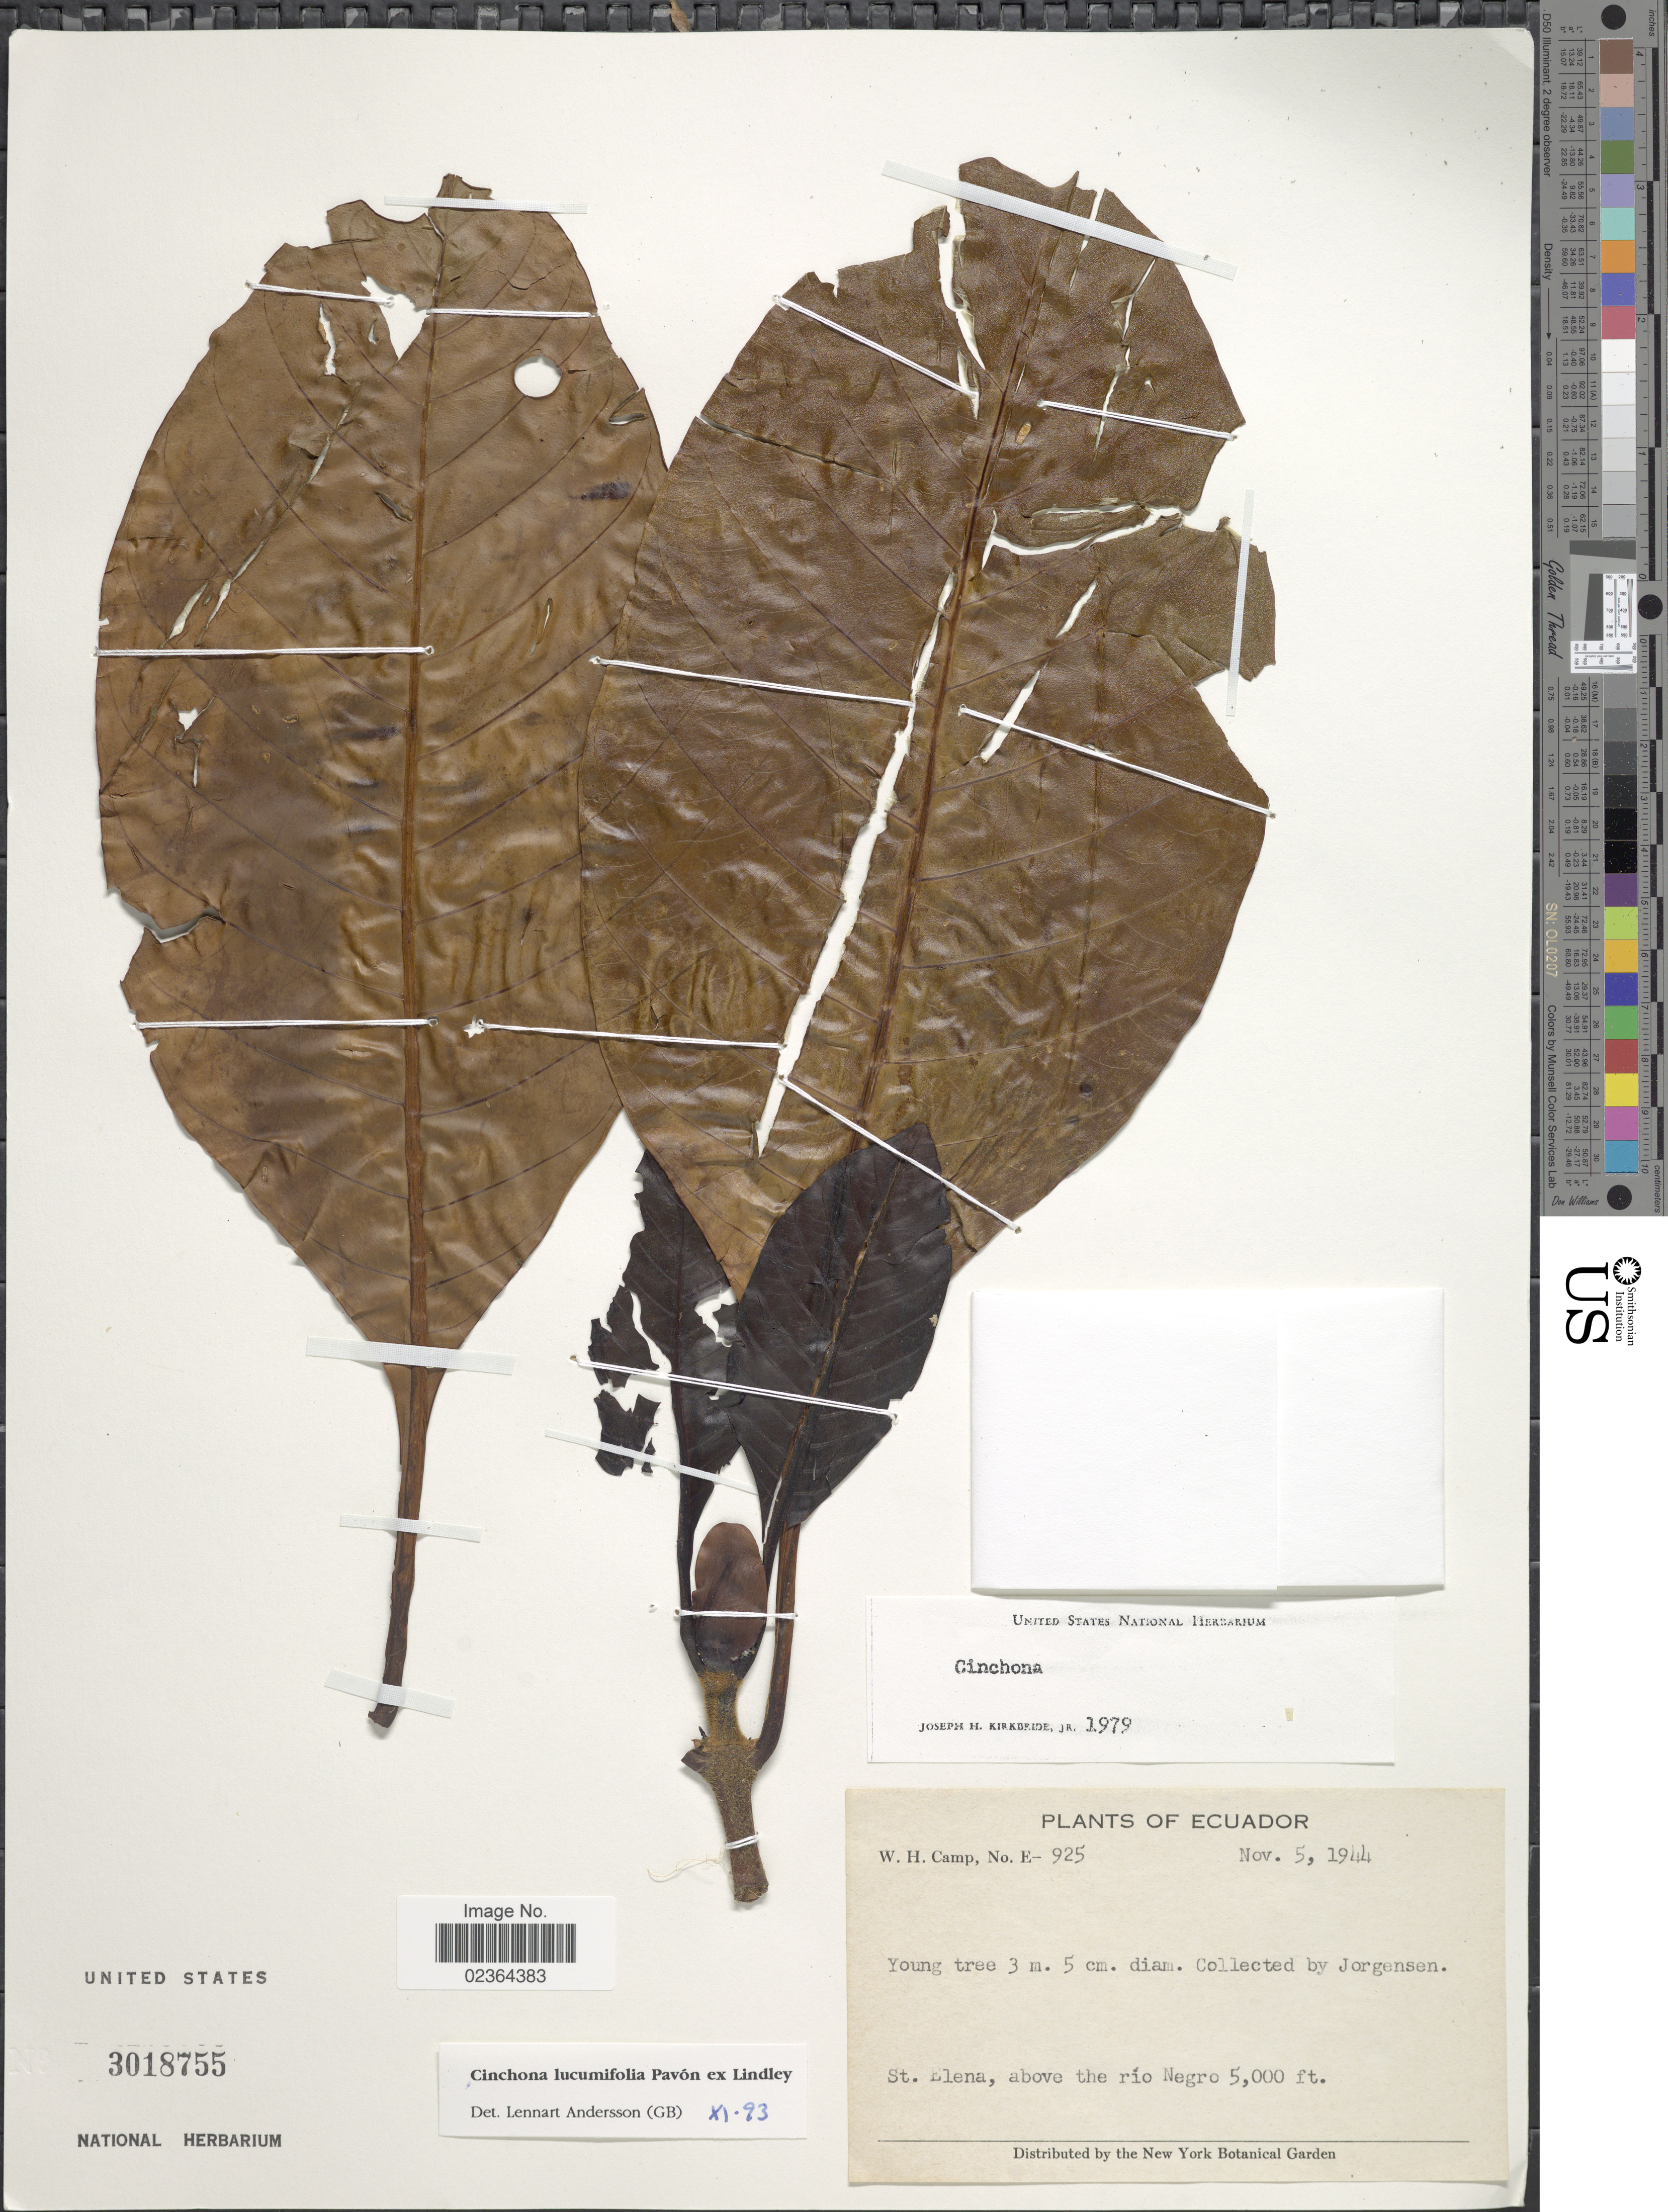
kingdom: Plantae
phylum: Tracheophyta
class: Magnoliopsida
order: Gentianales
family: Rubiaceae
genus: Cinchona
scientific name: Cinchona lucumifolia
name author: Pav. ex Lindl.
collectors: Jorgensen, -- & W. H. Camp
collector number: E-925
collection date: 1944-11-05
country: Ecuador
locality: St. Elena, above the rio Negro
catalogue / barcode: US 3018755